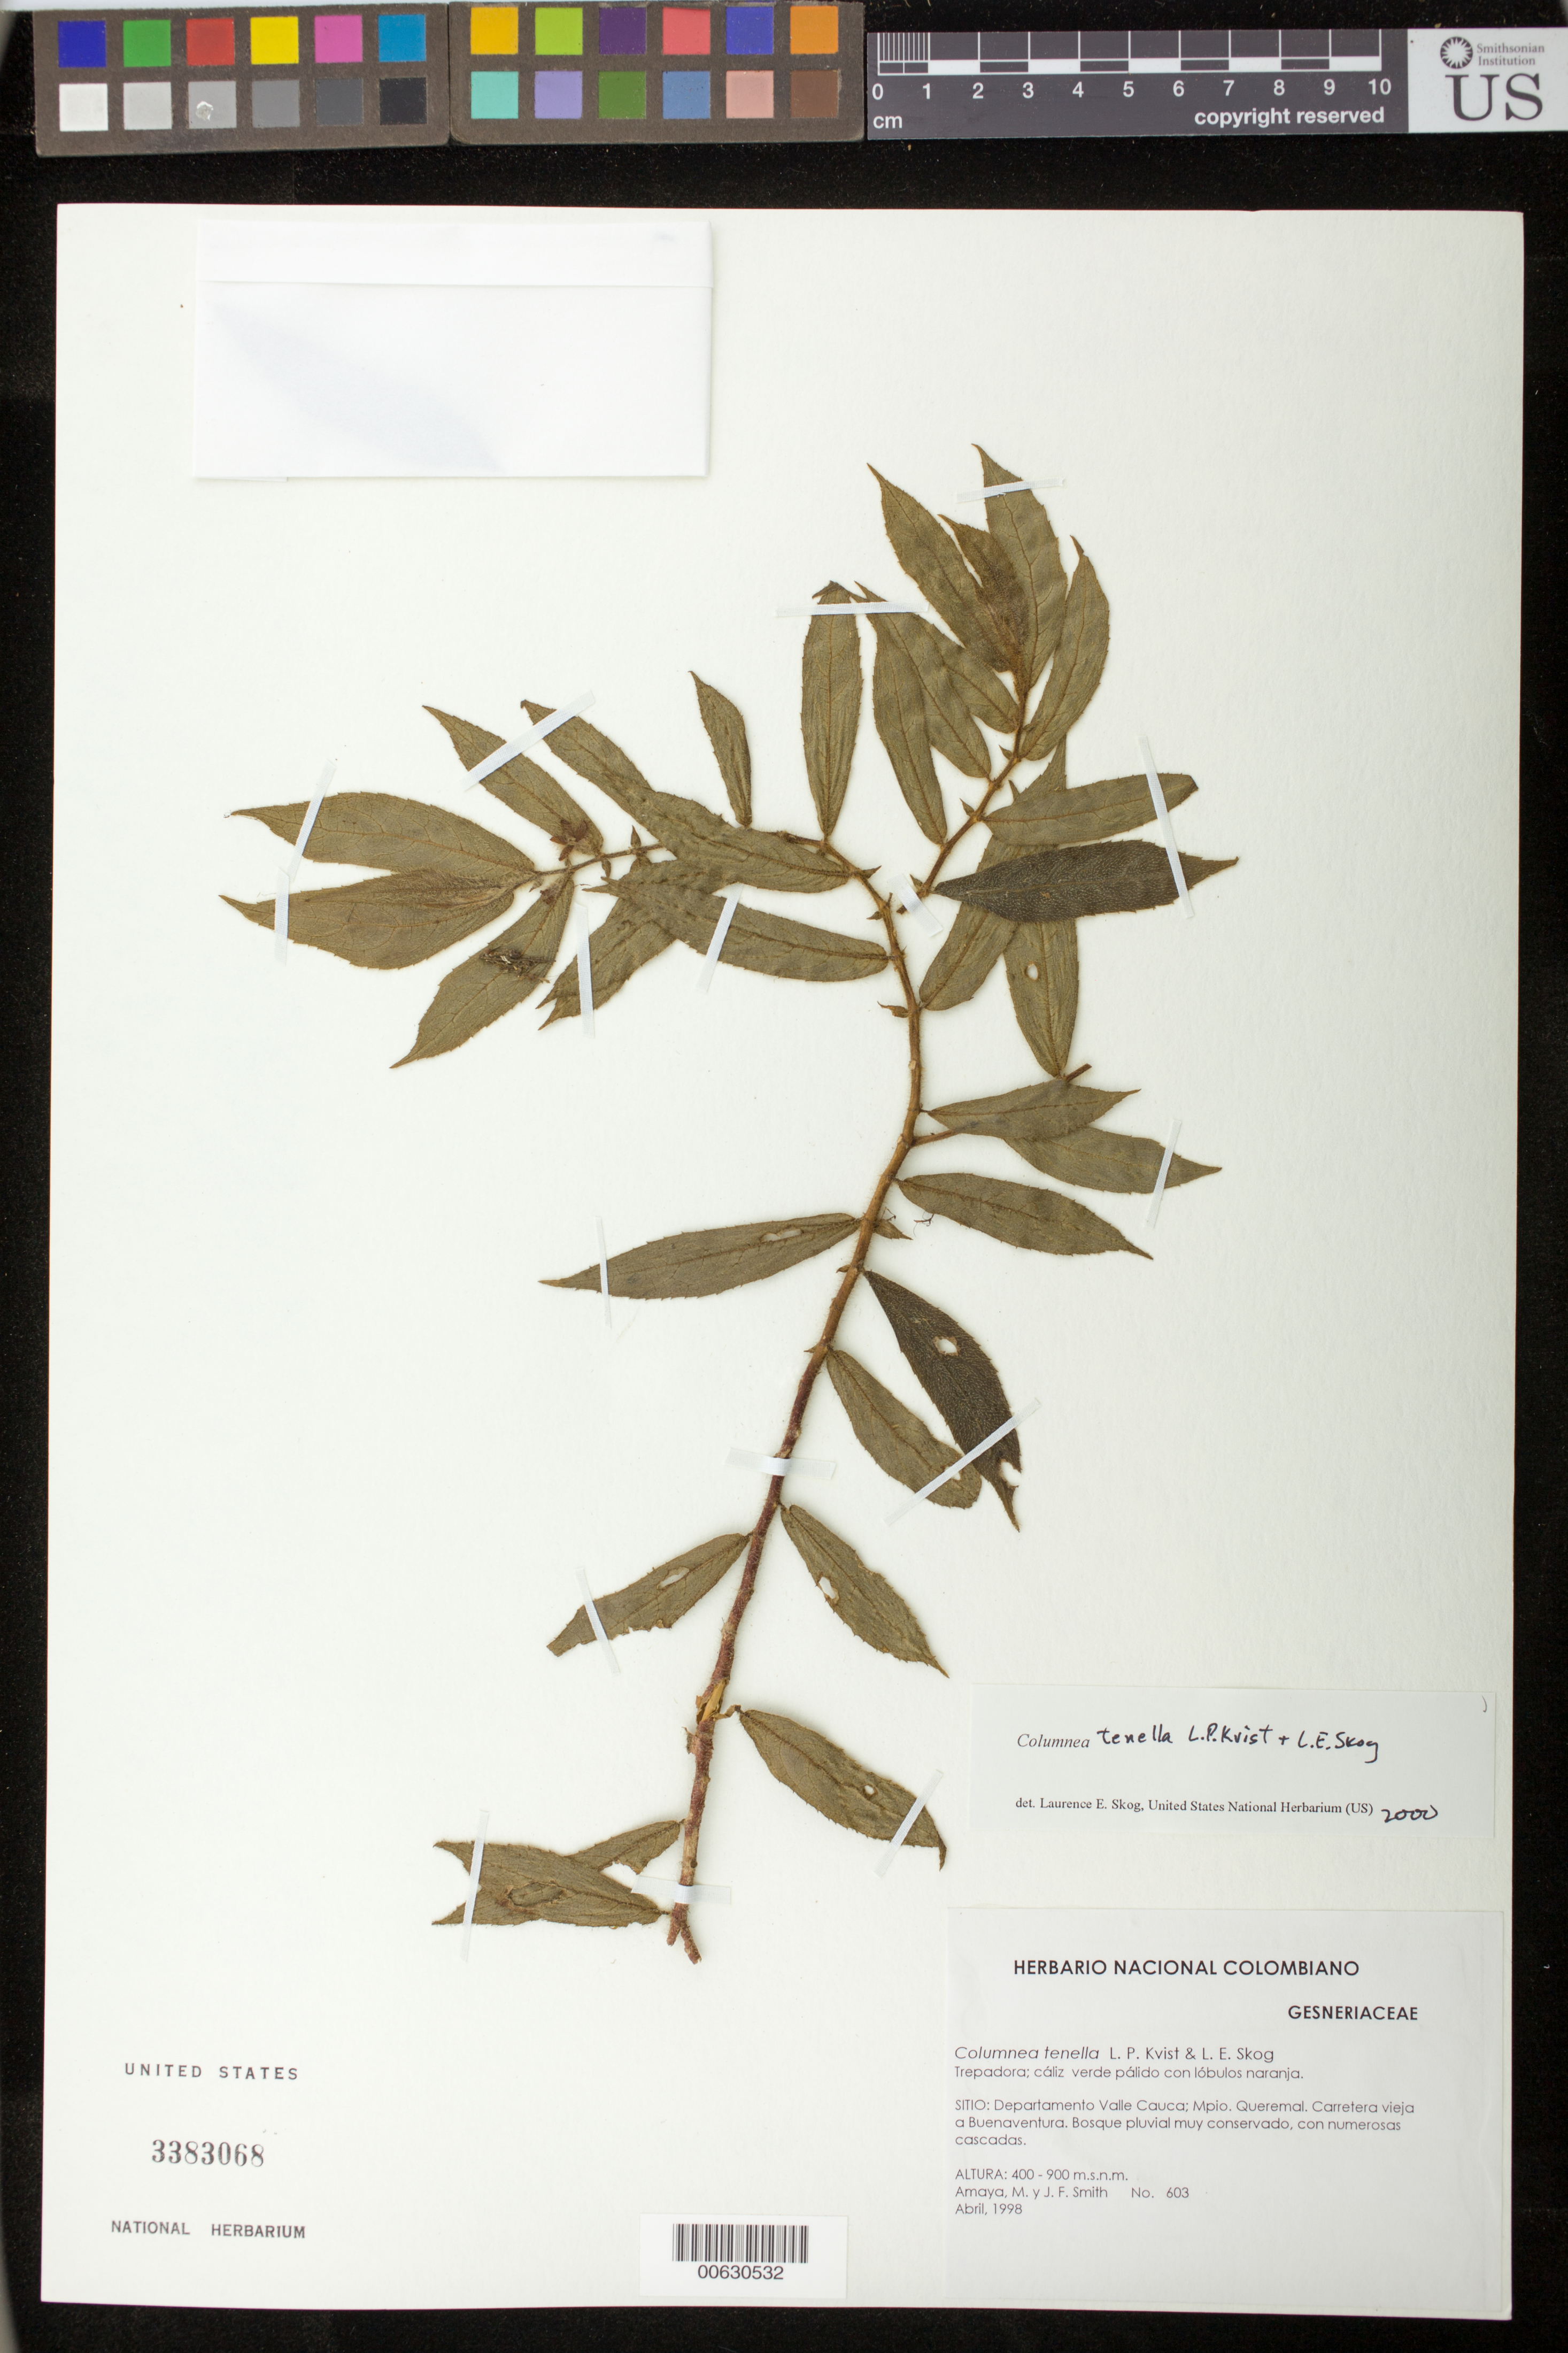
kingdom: Plantae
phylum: Tracheophyta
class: Magnoliopsida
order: Lamiales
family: Gesneriaceae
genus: Columnea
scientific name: Columnea tenella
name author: L.P. Kvist & L.E. Skog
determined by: Skog, Laurence E.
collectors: M. Amaya & J. F. Smith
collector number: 603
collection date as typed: Apr 1998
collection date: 1998-04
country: Colombia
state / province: Valle del Cauca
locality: Mpio. Queremal. Carretera vieja a Buenaventura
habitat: Bosque pluvial muy conservado, con numerosas cascadas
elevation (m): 400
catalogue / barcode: US 3383068